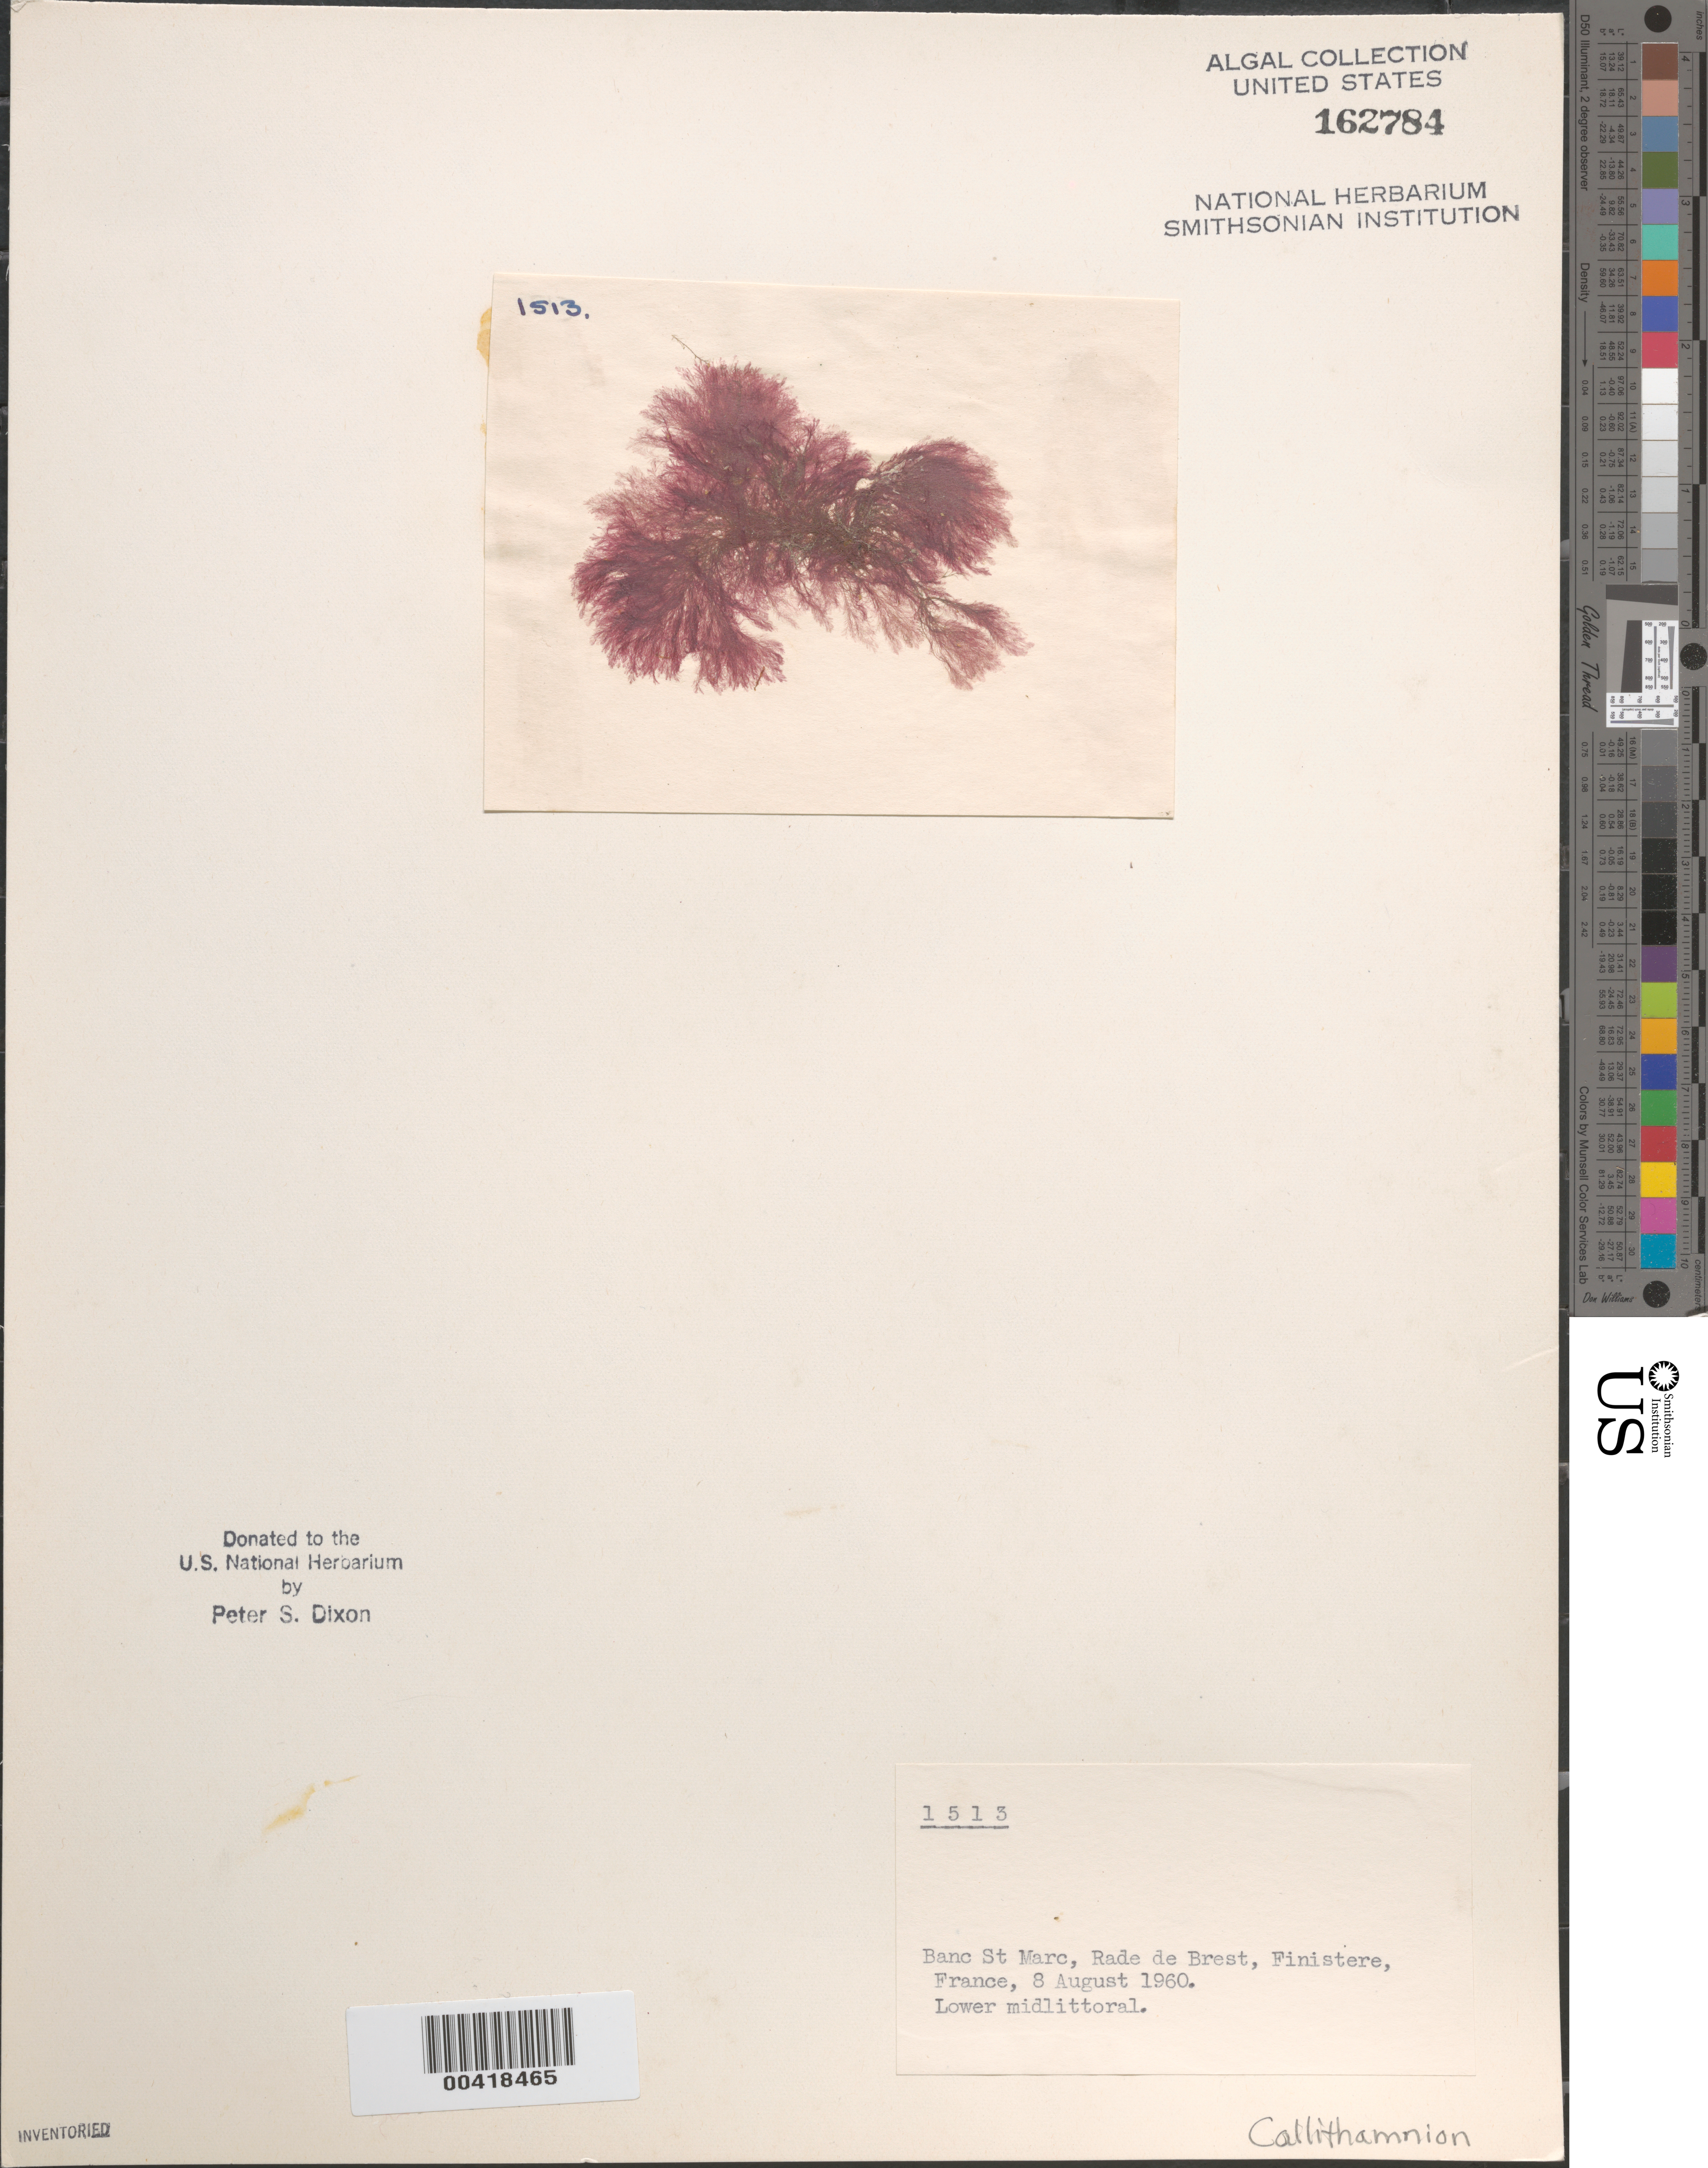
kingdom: Plantae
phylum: Rhodophyta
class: Florideophyceae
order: Ceramiales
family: Callithamniaceae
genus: Callithamnion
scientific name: Callithamnion sp.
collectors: P. S. Dixon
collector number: PSD 1513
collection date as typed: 08 Aug 1960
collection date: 1960-08-08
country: France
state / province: Bretagne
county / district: Finistère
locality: Banc St. Marc, Rade de Brest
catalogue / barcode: US 162784